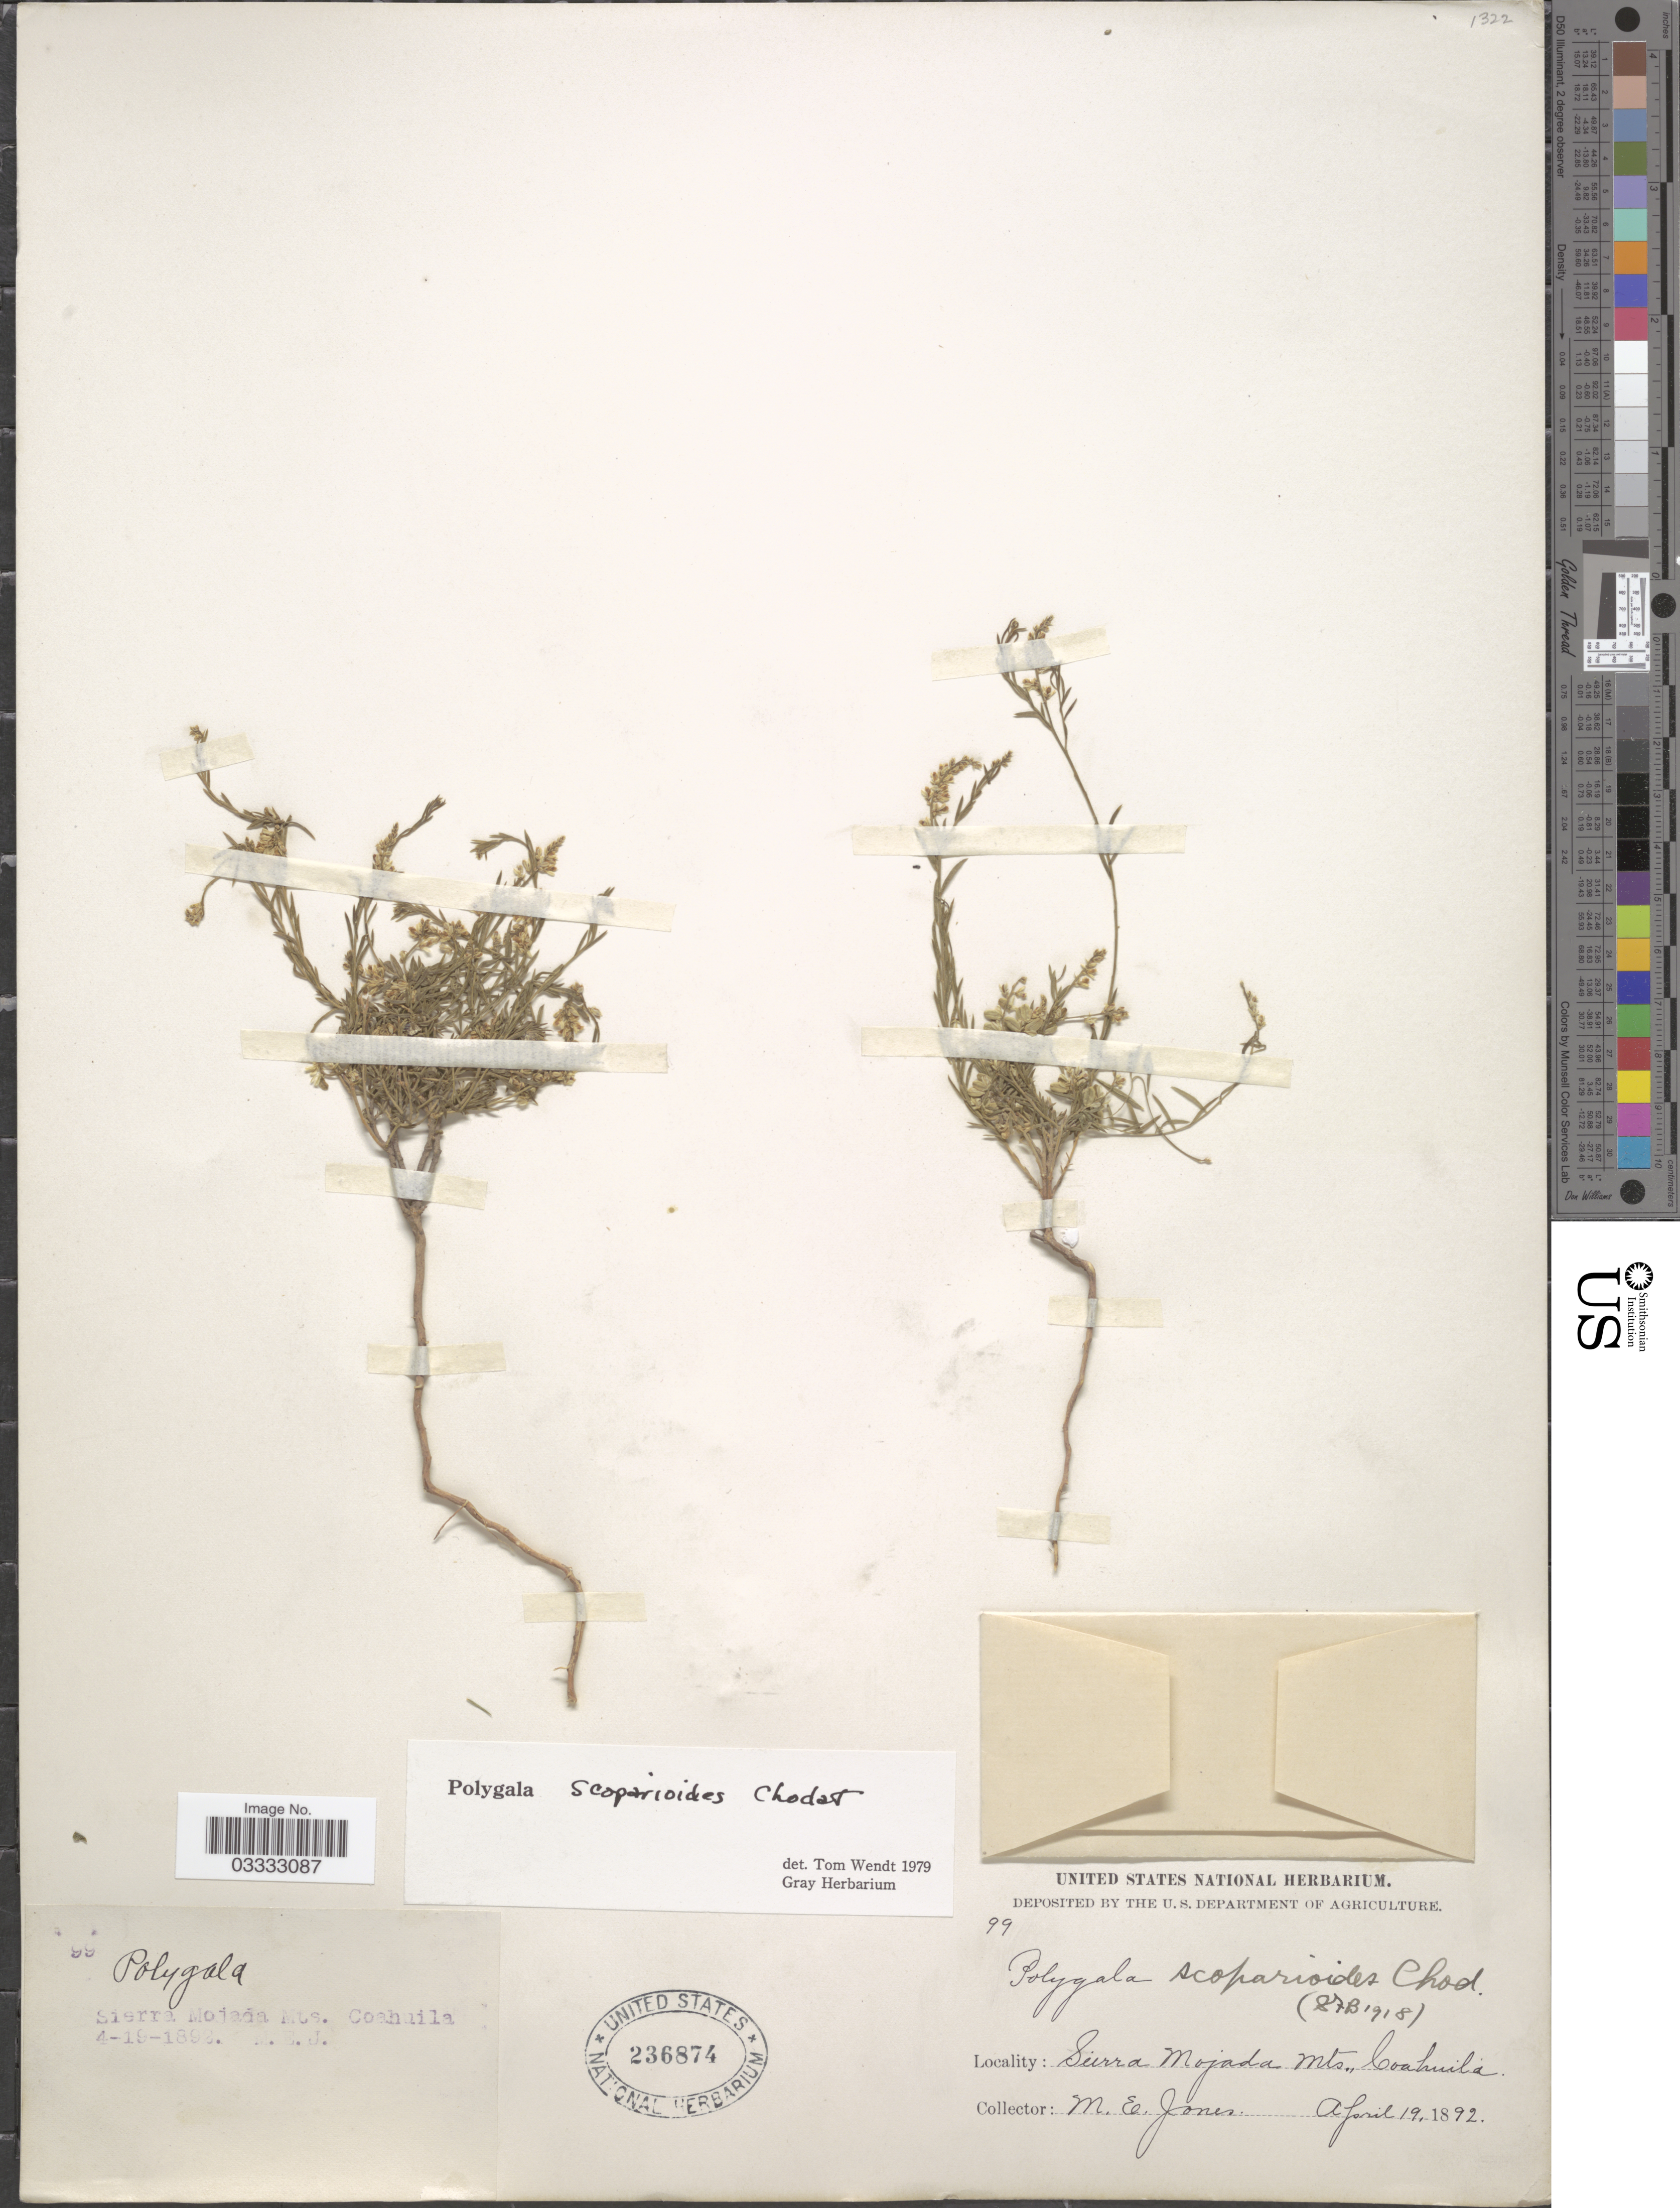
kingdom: Plantae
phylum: Tracheophyta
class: Magnoliopsida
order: Fabales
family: Polygalaceae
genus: Polygala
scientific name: Polygala scoparioides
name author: Chodat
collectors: M. E. Jones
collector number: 99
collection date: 1892-04-19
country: Mexico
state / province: Coahuila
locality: Sierra Mojada Mts.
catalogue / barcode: US 236874